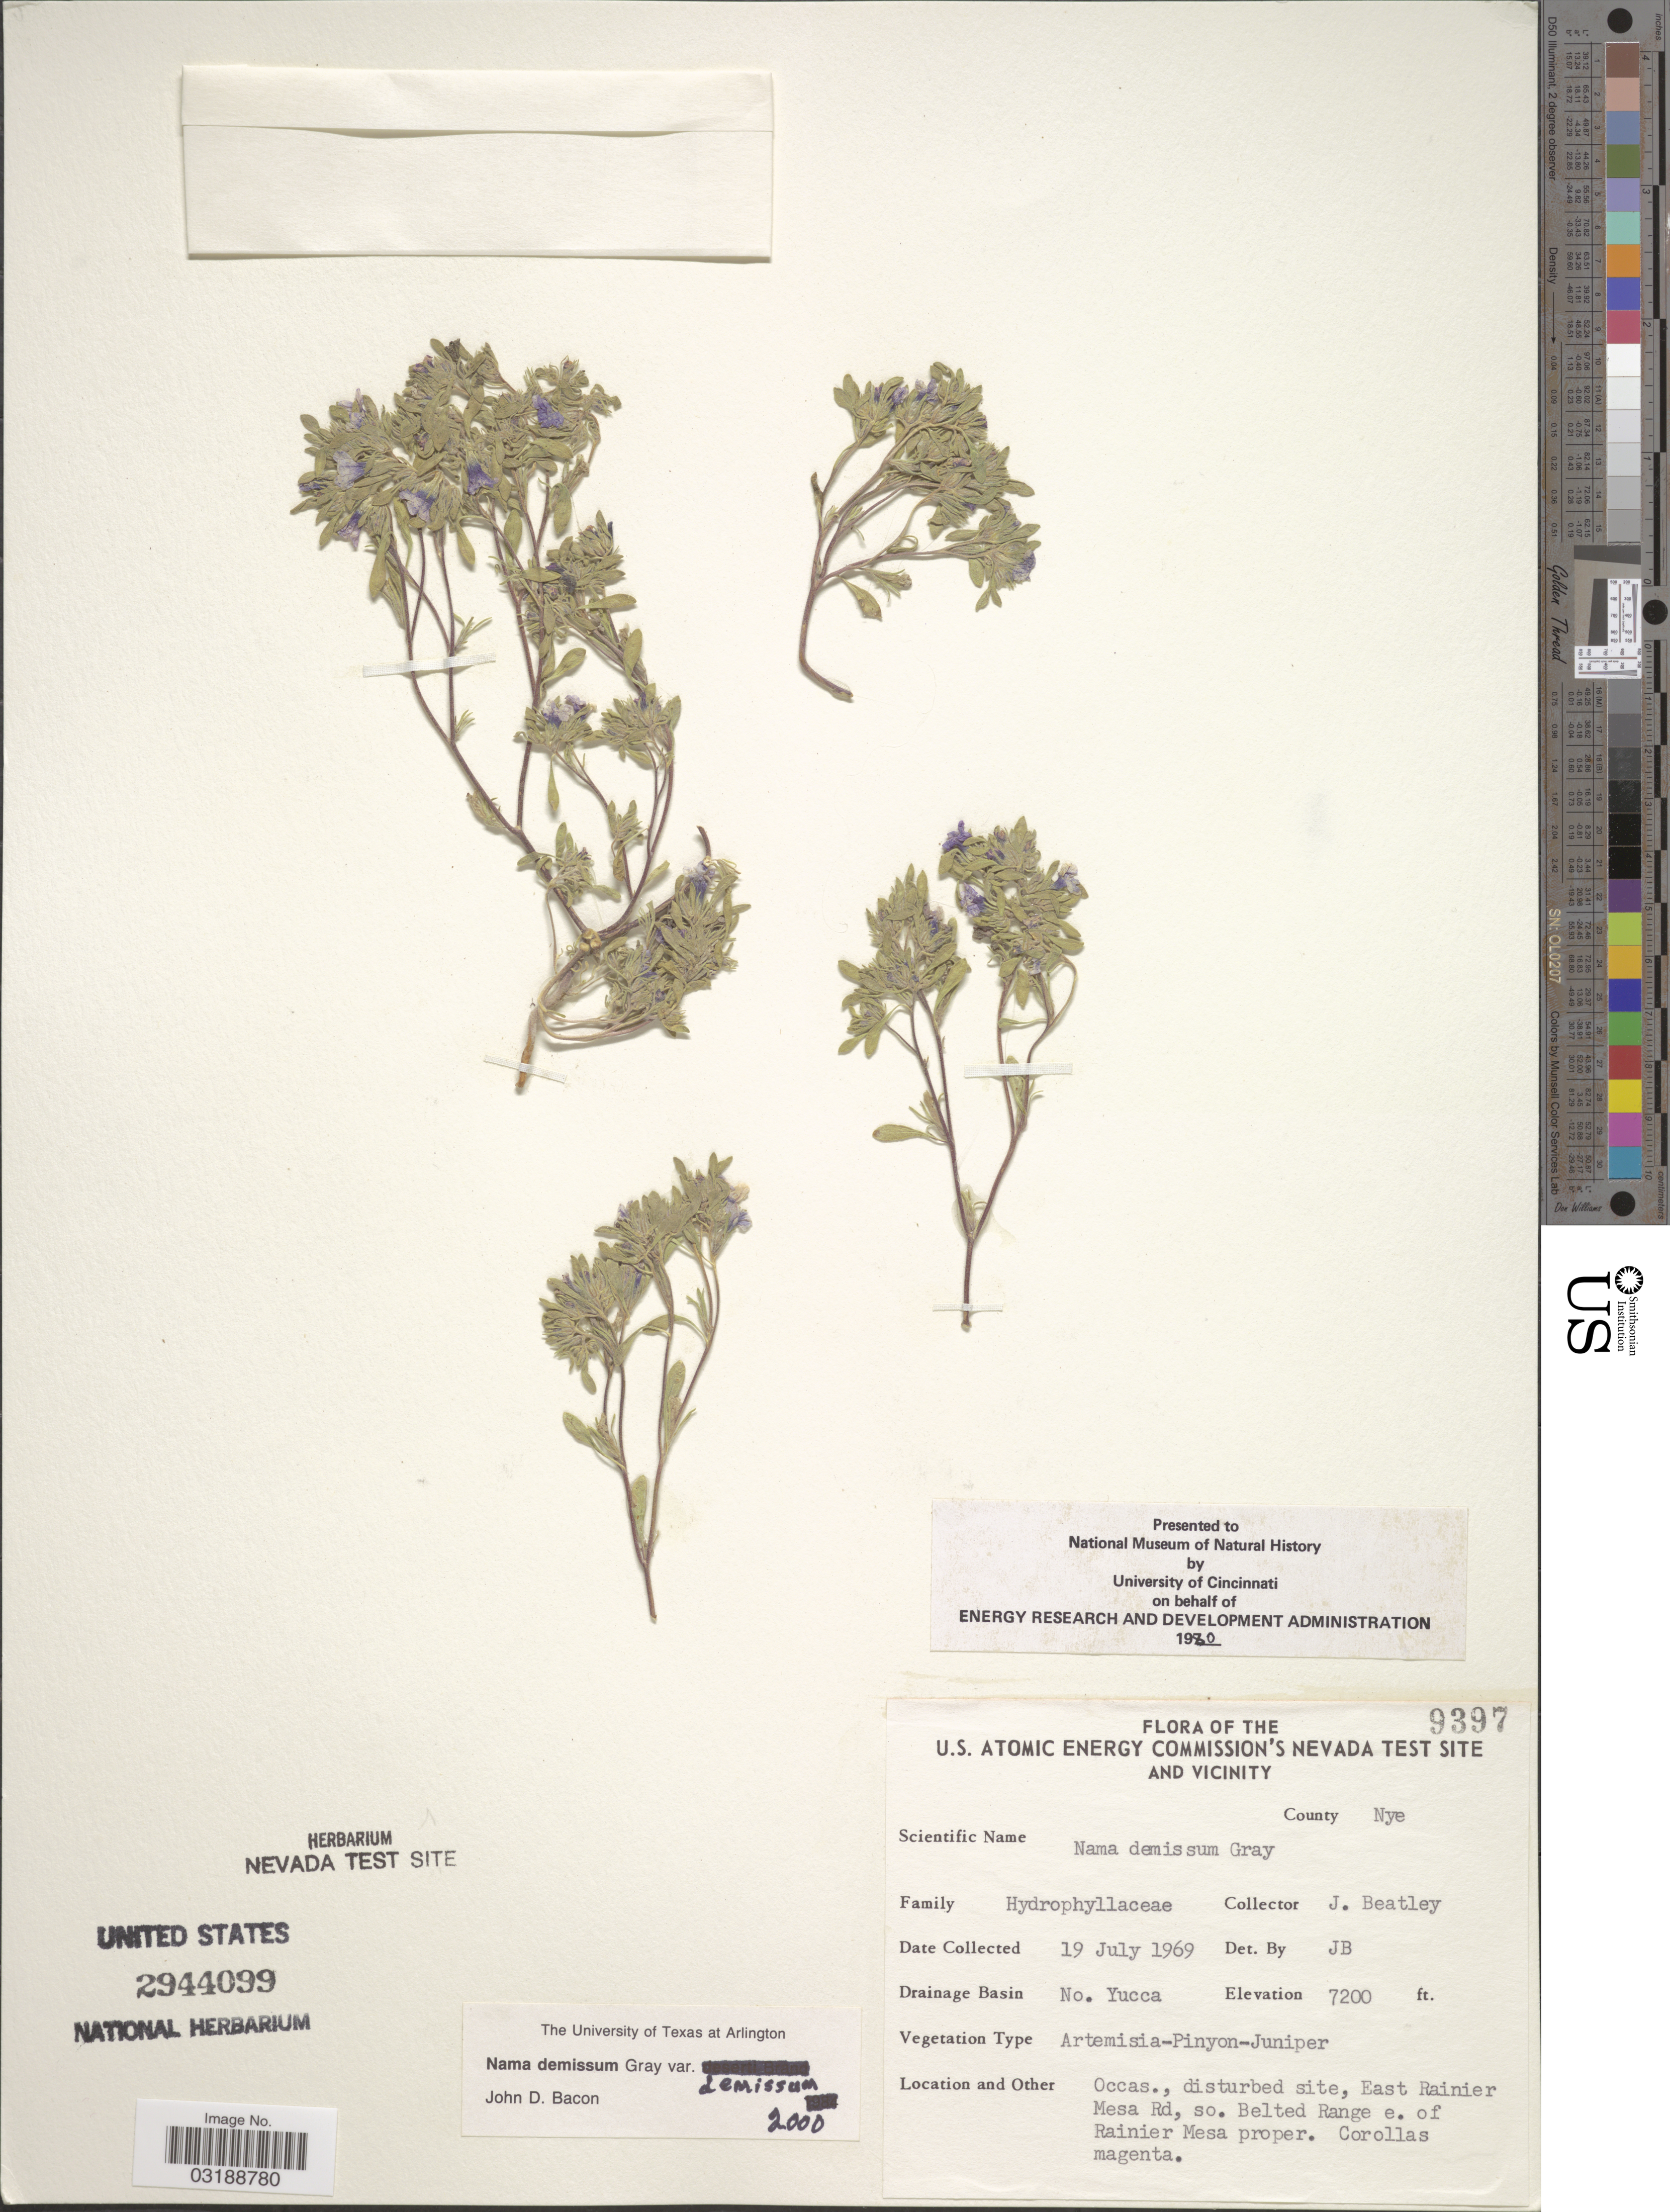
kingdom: Plantae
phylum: Tracheophyta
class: Magnoliopsida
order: Boraginales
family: Namaceae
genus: Nama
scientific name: Nama demissa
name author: A. Gray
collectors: J. C. Beatley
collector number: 9397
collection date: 1969-07-19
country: United States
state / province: Nevada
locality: U.S. Atomic Energy Commission's Nevada Test Site and Vicinity. County Nye. Drainage Basin No. Yucca. Occas., disturbed site, East Rainier Mesa Rd., so. Belted Range e. of Rainier Mesa proper.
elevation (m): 2195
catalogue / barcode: US 2944099